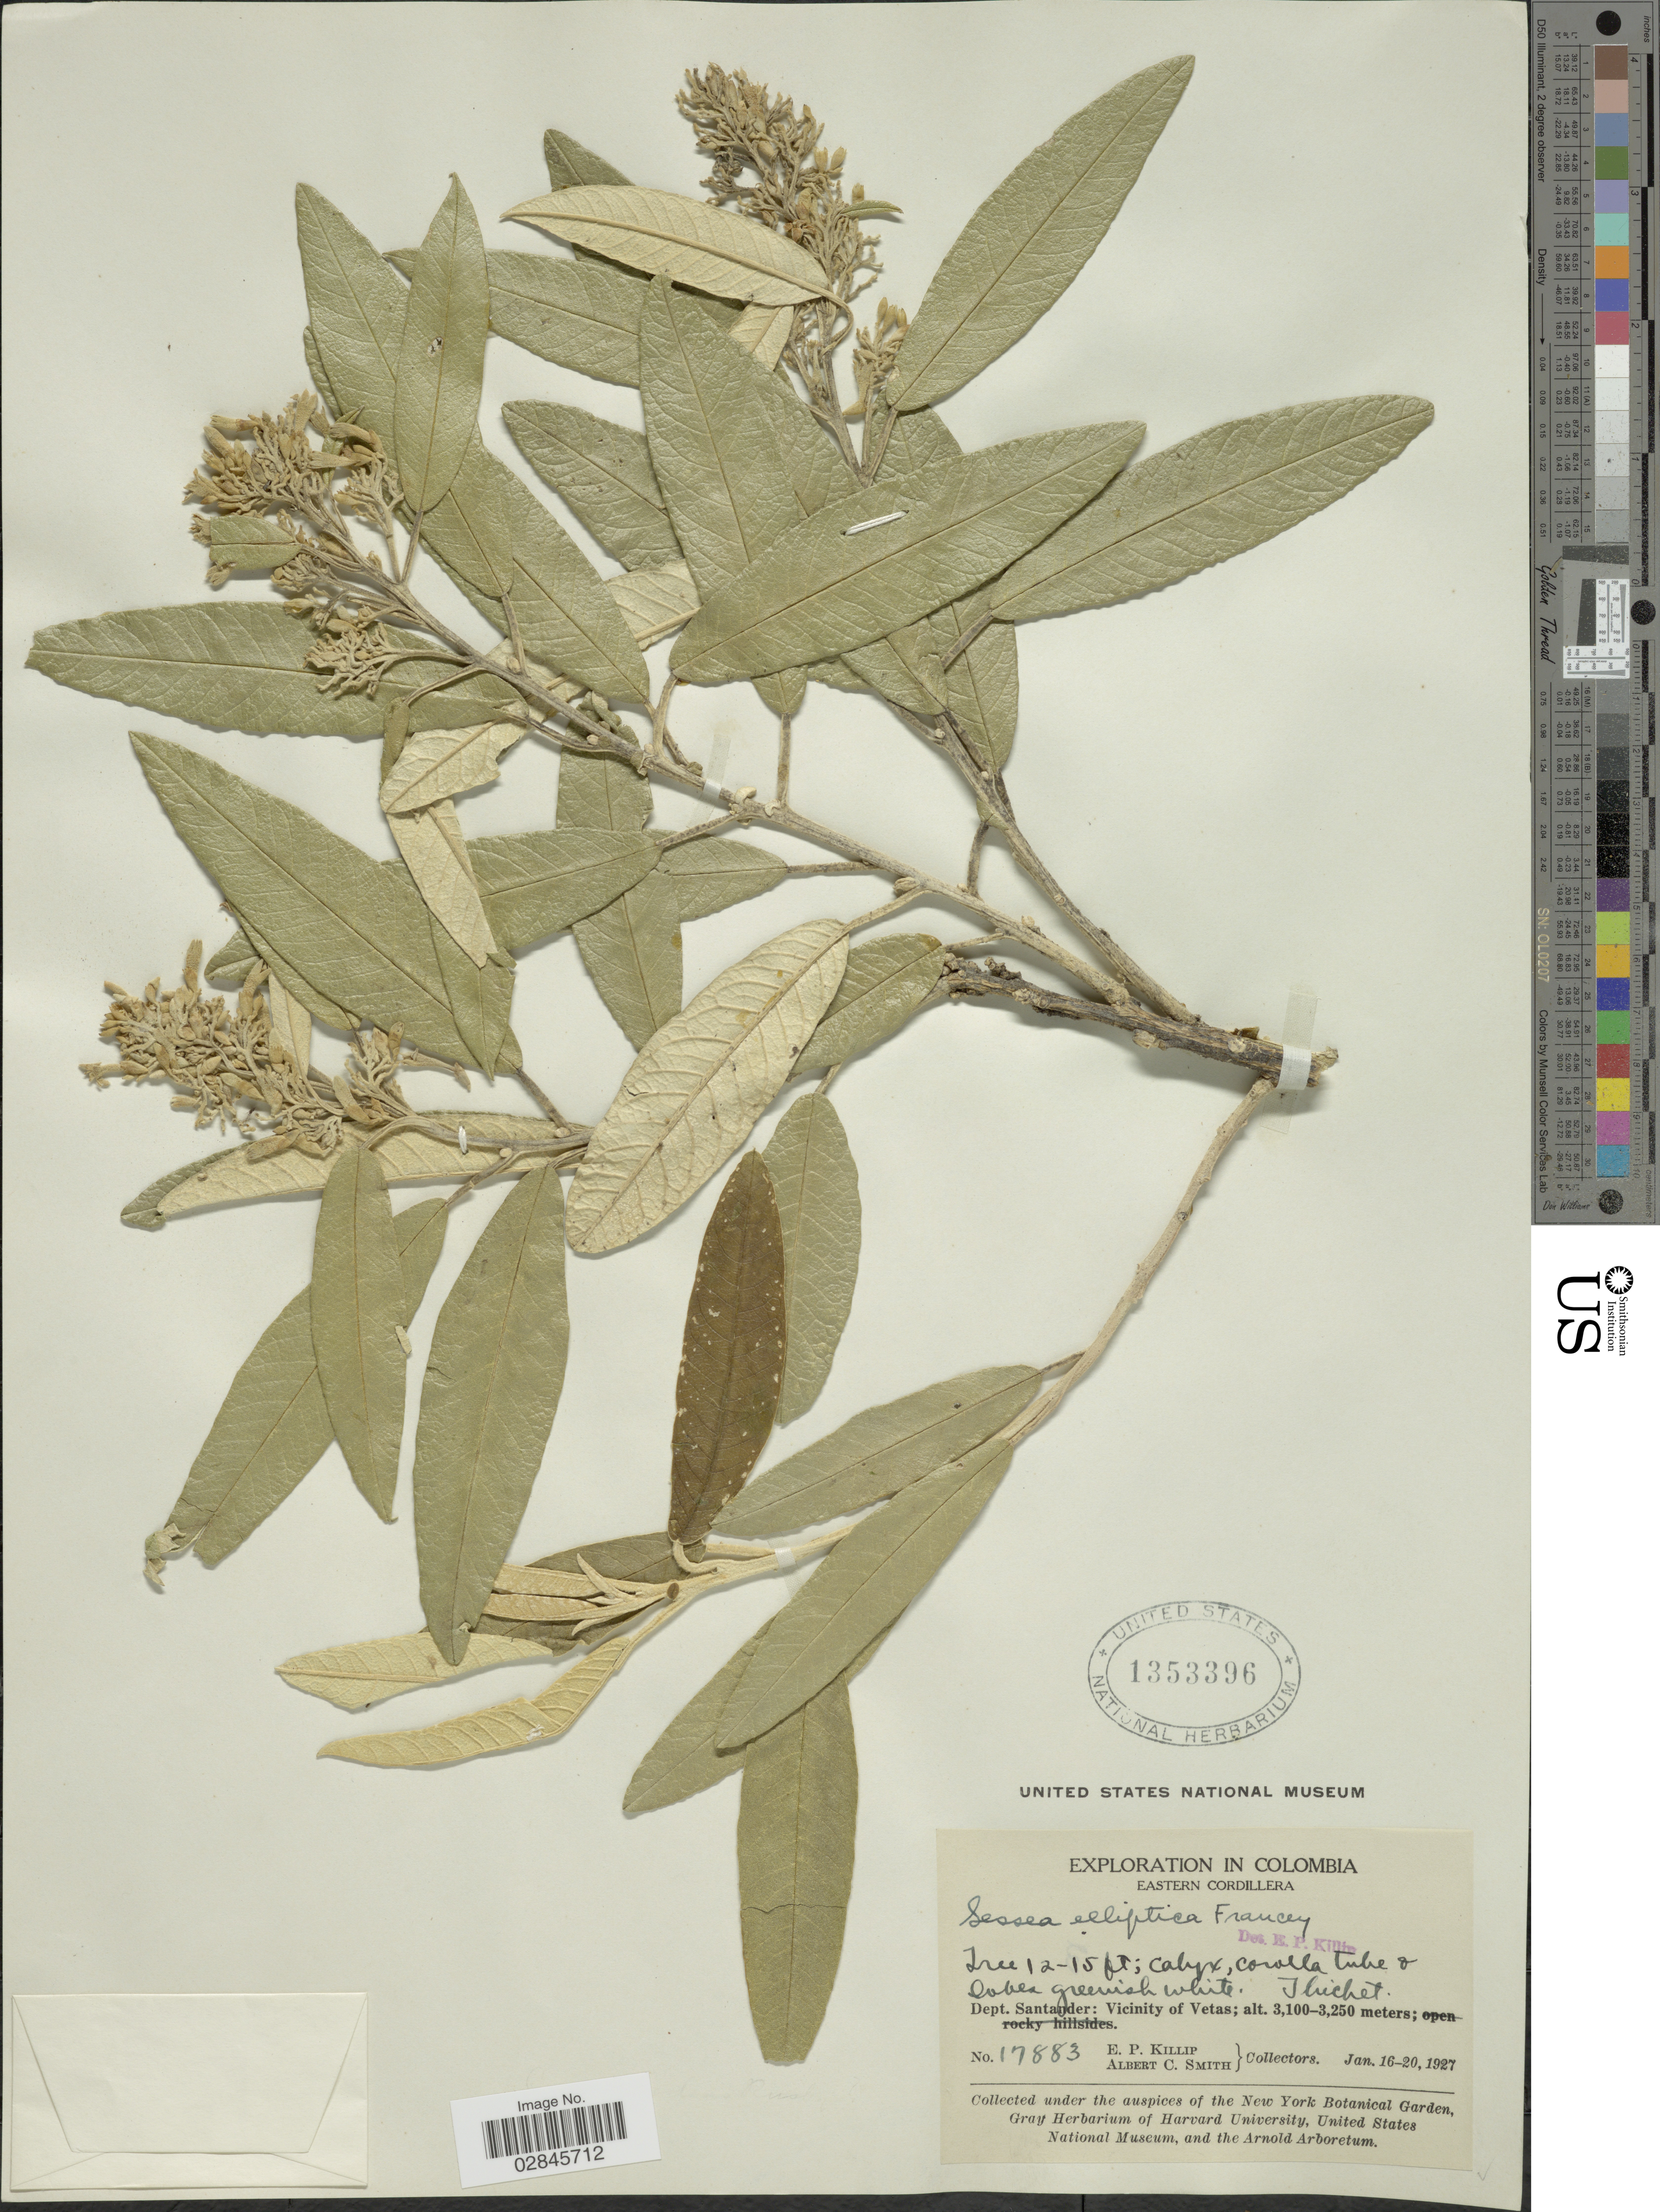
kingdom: Plantae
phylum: Tracheophyta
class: Magnoliopsida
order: Solanales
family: Solanaceae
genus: Sessea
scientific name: Sessea elliptica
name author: Francey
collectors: E. P. Killip & A. C. Smith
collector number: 17883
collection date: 1927-01-16/1927-01-20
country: Colombia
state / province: Santander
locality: Eastern Cordillera. Dept. Santander: Vicinity of Vetas.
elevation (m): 3100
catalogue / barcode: US 1353396